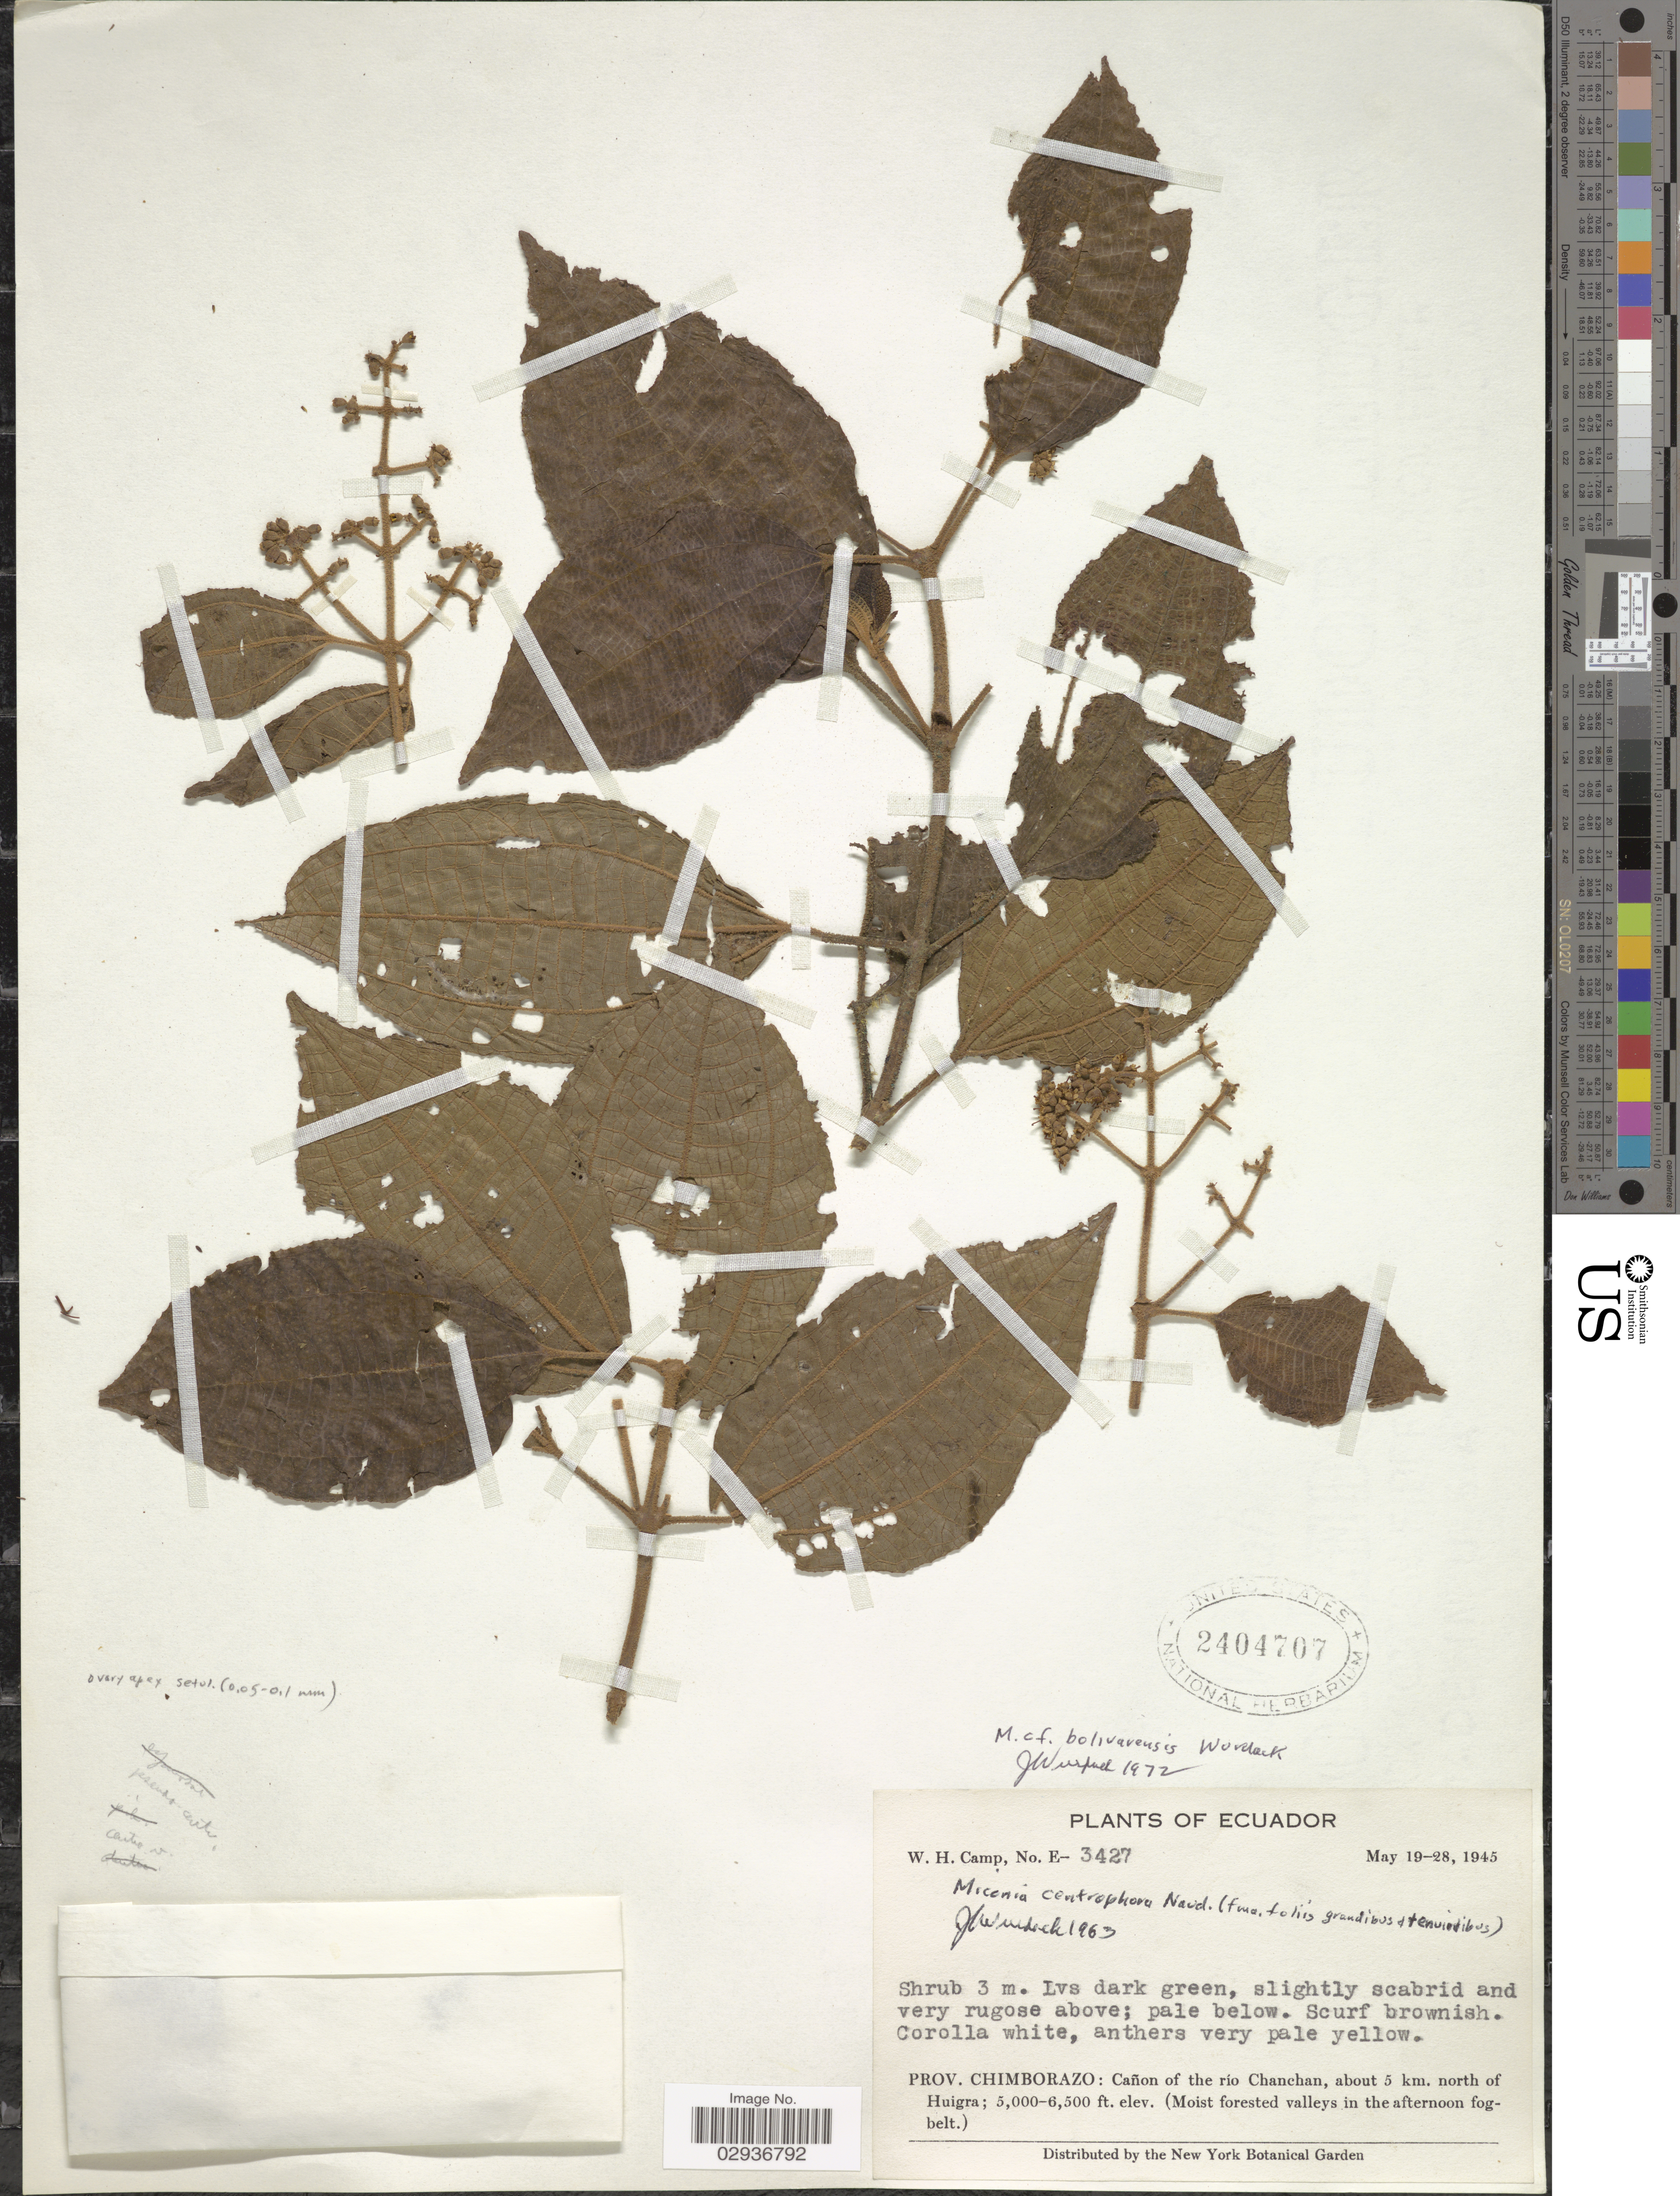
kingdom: Plantae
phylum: Tracheophyta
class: Magnoliopsida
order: Myrtales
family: Melastomataceae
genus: Miconia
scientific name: Miconia bolivarensis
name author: Wurdack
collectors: W. H. Camp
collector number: E-3427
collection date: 1945-05-19/1945-05-28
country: Ecuador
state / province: Chimborazo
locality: Cañon of the río Chanchan, about 5 km. north of Huigra.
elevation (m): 1524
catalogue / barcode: US 2404707